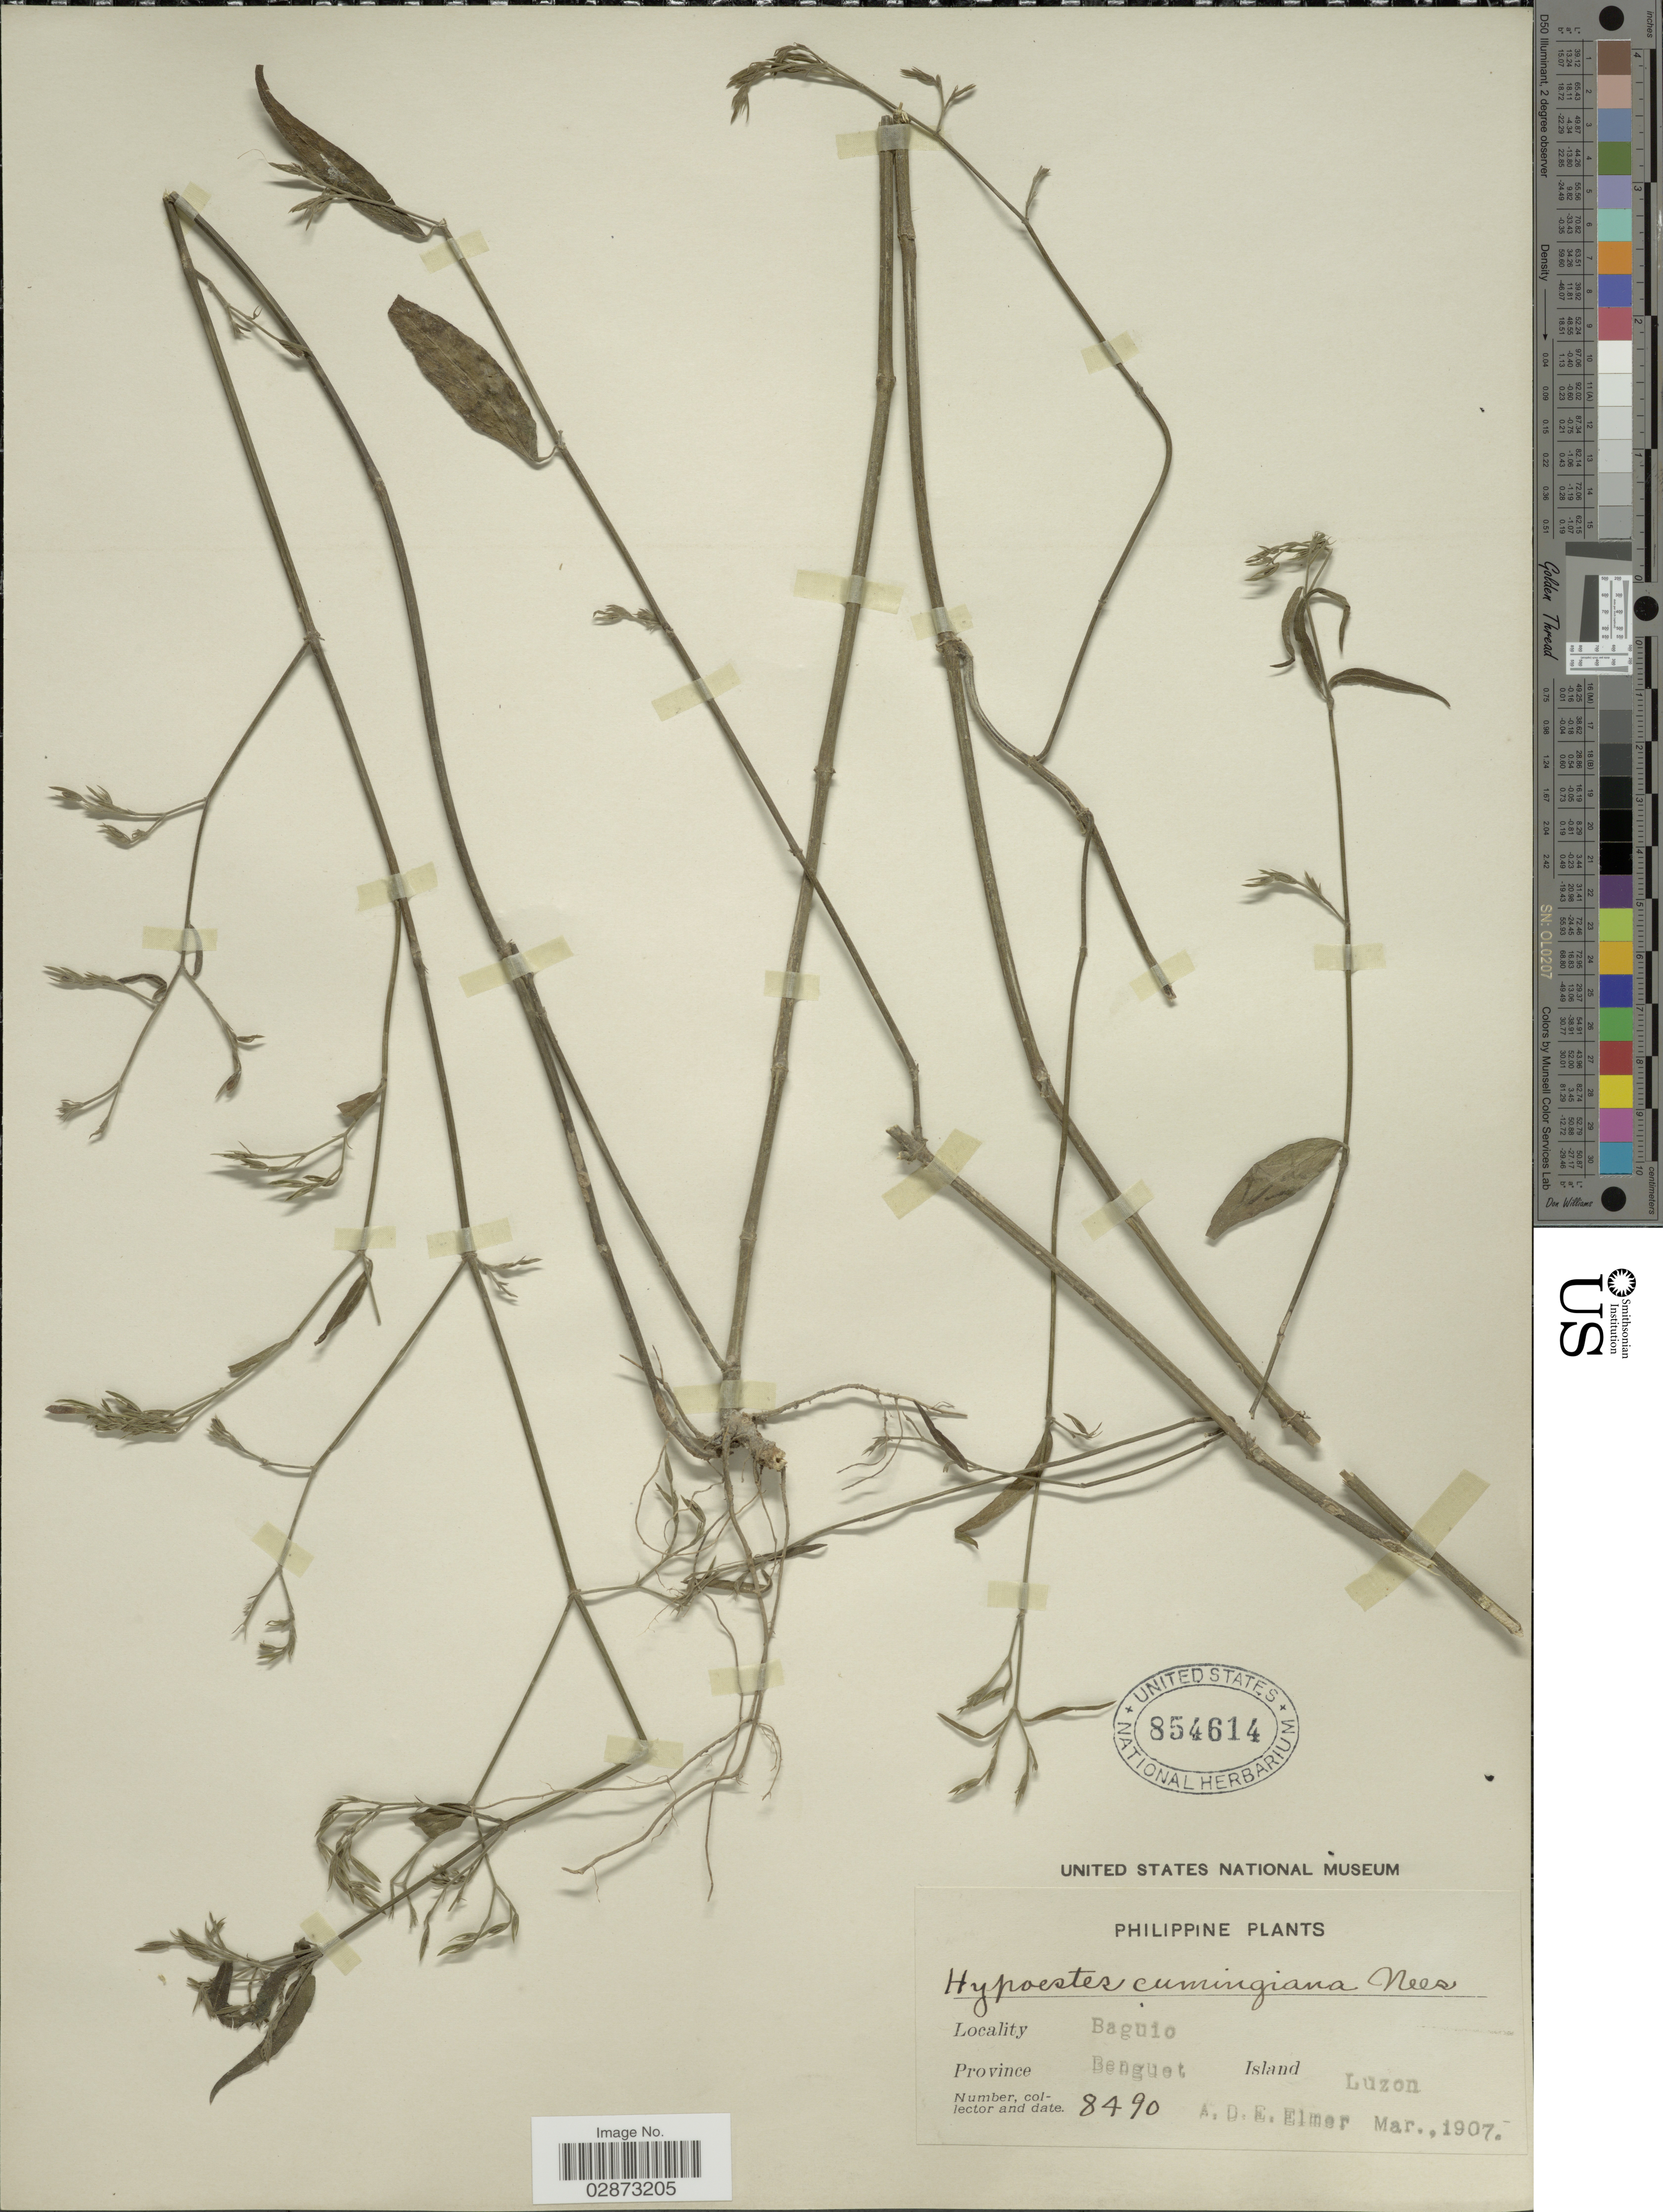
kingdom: Plantae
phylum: Tracheophyta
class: Magnoliopsida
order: Lamiales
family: Acanthaceae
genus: Hypoestes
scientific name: Hypoestes cumingiana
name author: (Nees) Benth. & Hook. f.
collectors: A. D. E. Elmer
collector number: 8490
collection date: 1907-03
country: Philippines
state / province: Cordillera (Administrative Region)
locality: Baguio. Province Benguet. Island Luzon.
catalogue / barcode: US 854614